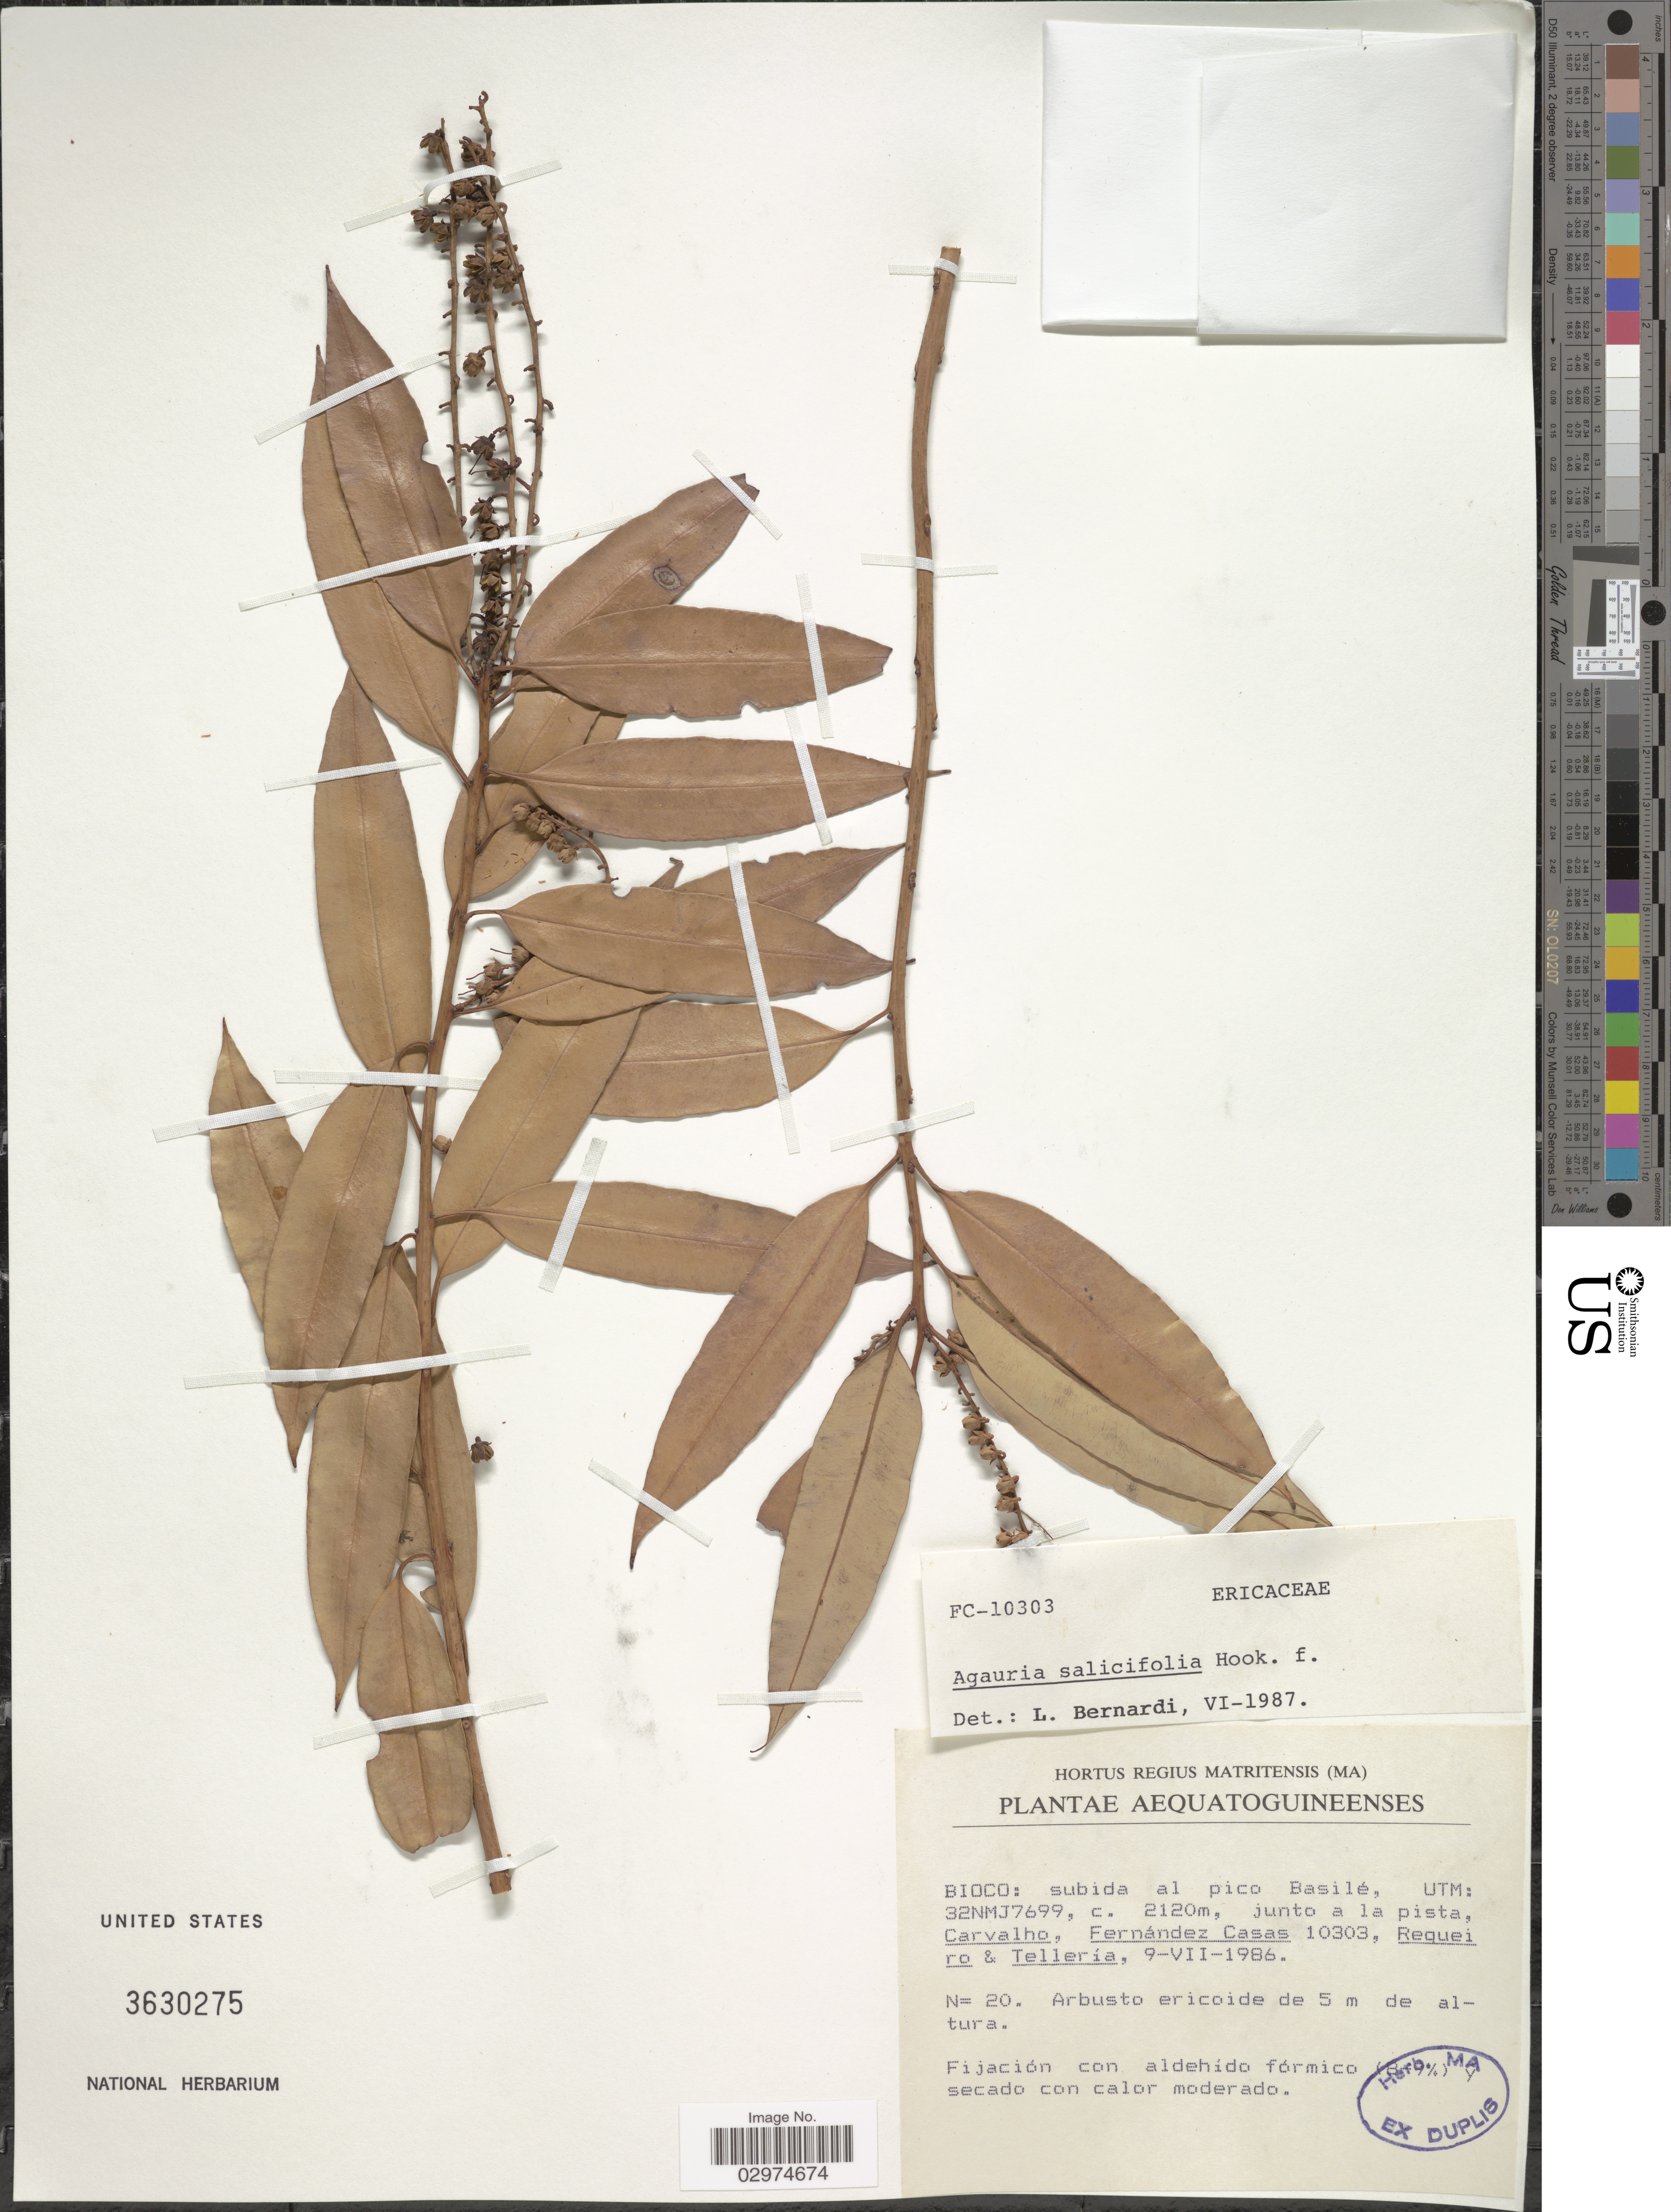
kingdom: Plantae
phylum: Tracheophyta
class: Magnoliopsida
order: Ericales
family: Ericaceae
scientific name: Aguaria salicifolia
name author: (Comm. ex Lam.) Hook. f. ex Oliv.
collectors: Carvalho, --, C. Fernández, Requeiro, -- & -. Telleria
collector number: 20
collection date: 1986-07-09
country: Equatorial Guinea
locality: Bioco, subida al pico Basilé.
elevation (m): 2120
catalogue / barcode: US 3630275